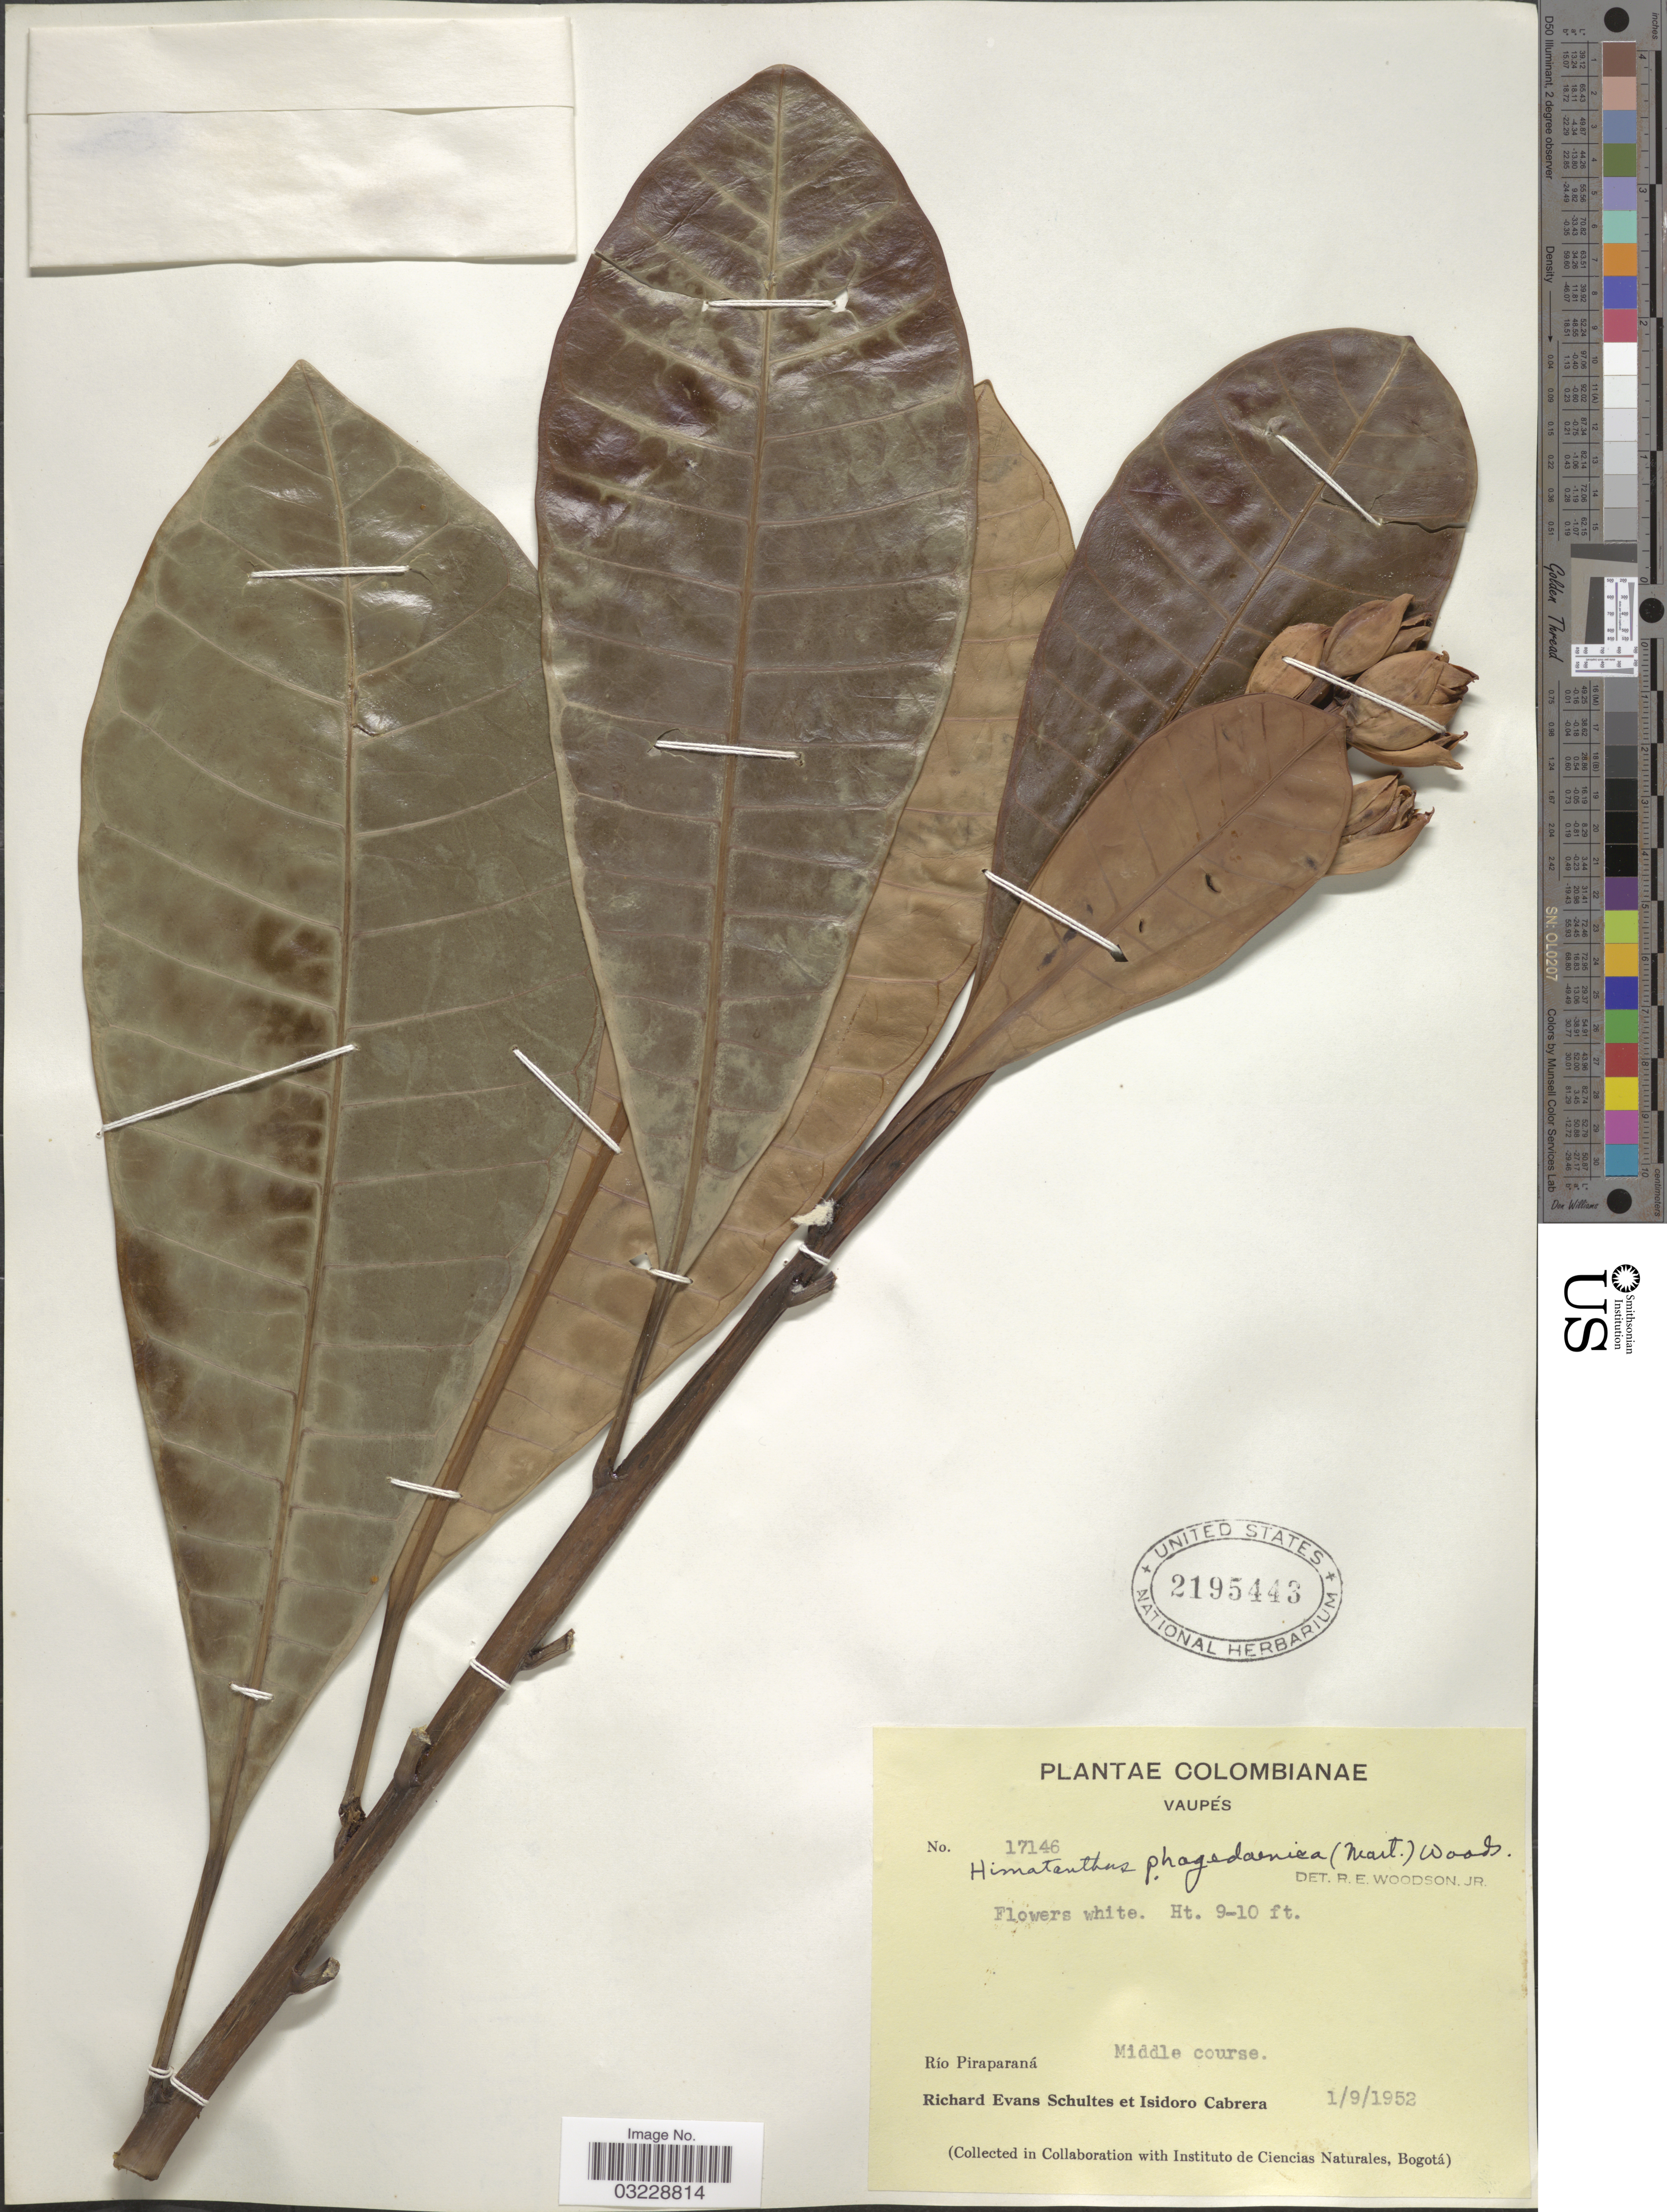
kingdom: Plantae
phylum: Tracheophyta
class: Magnoliopsida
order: Gentianales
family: Apocynaceae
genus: Himatanthus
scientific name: Himatanthus phagedaenicus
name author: (Mart.) Woodson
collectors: R. E. Schultes & I. Cabrera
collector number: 17146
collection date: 1952-09-01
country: Colombia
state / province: Vaupés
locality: Río Piraparaná Middle course.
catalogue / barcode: US 2195443